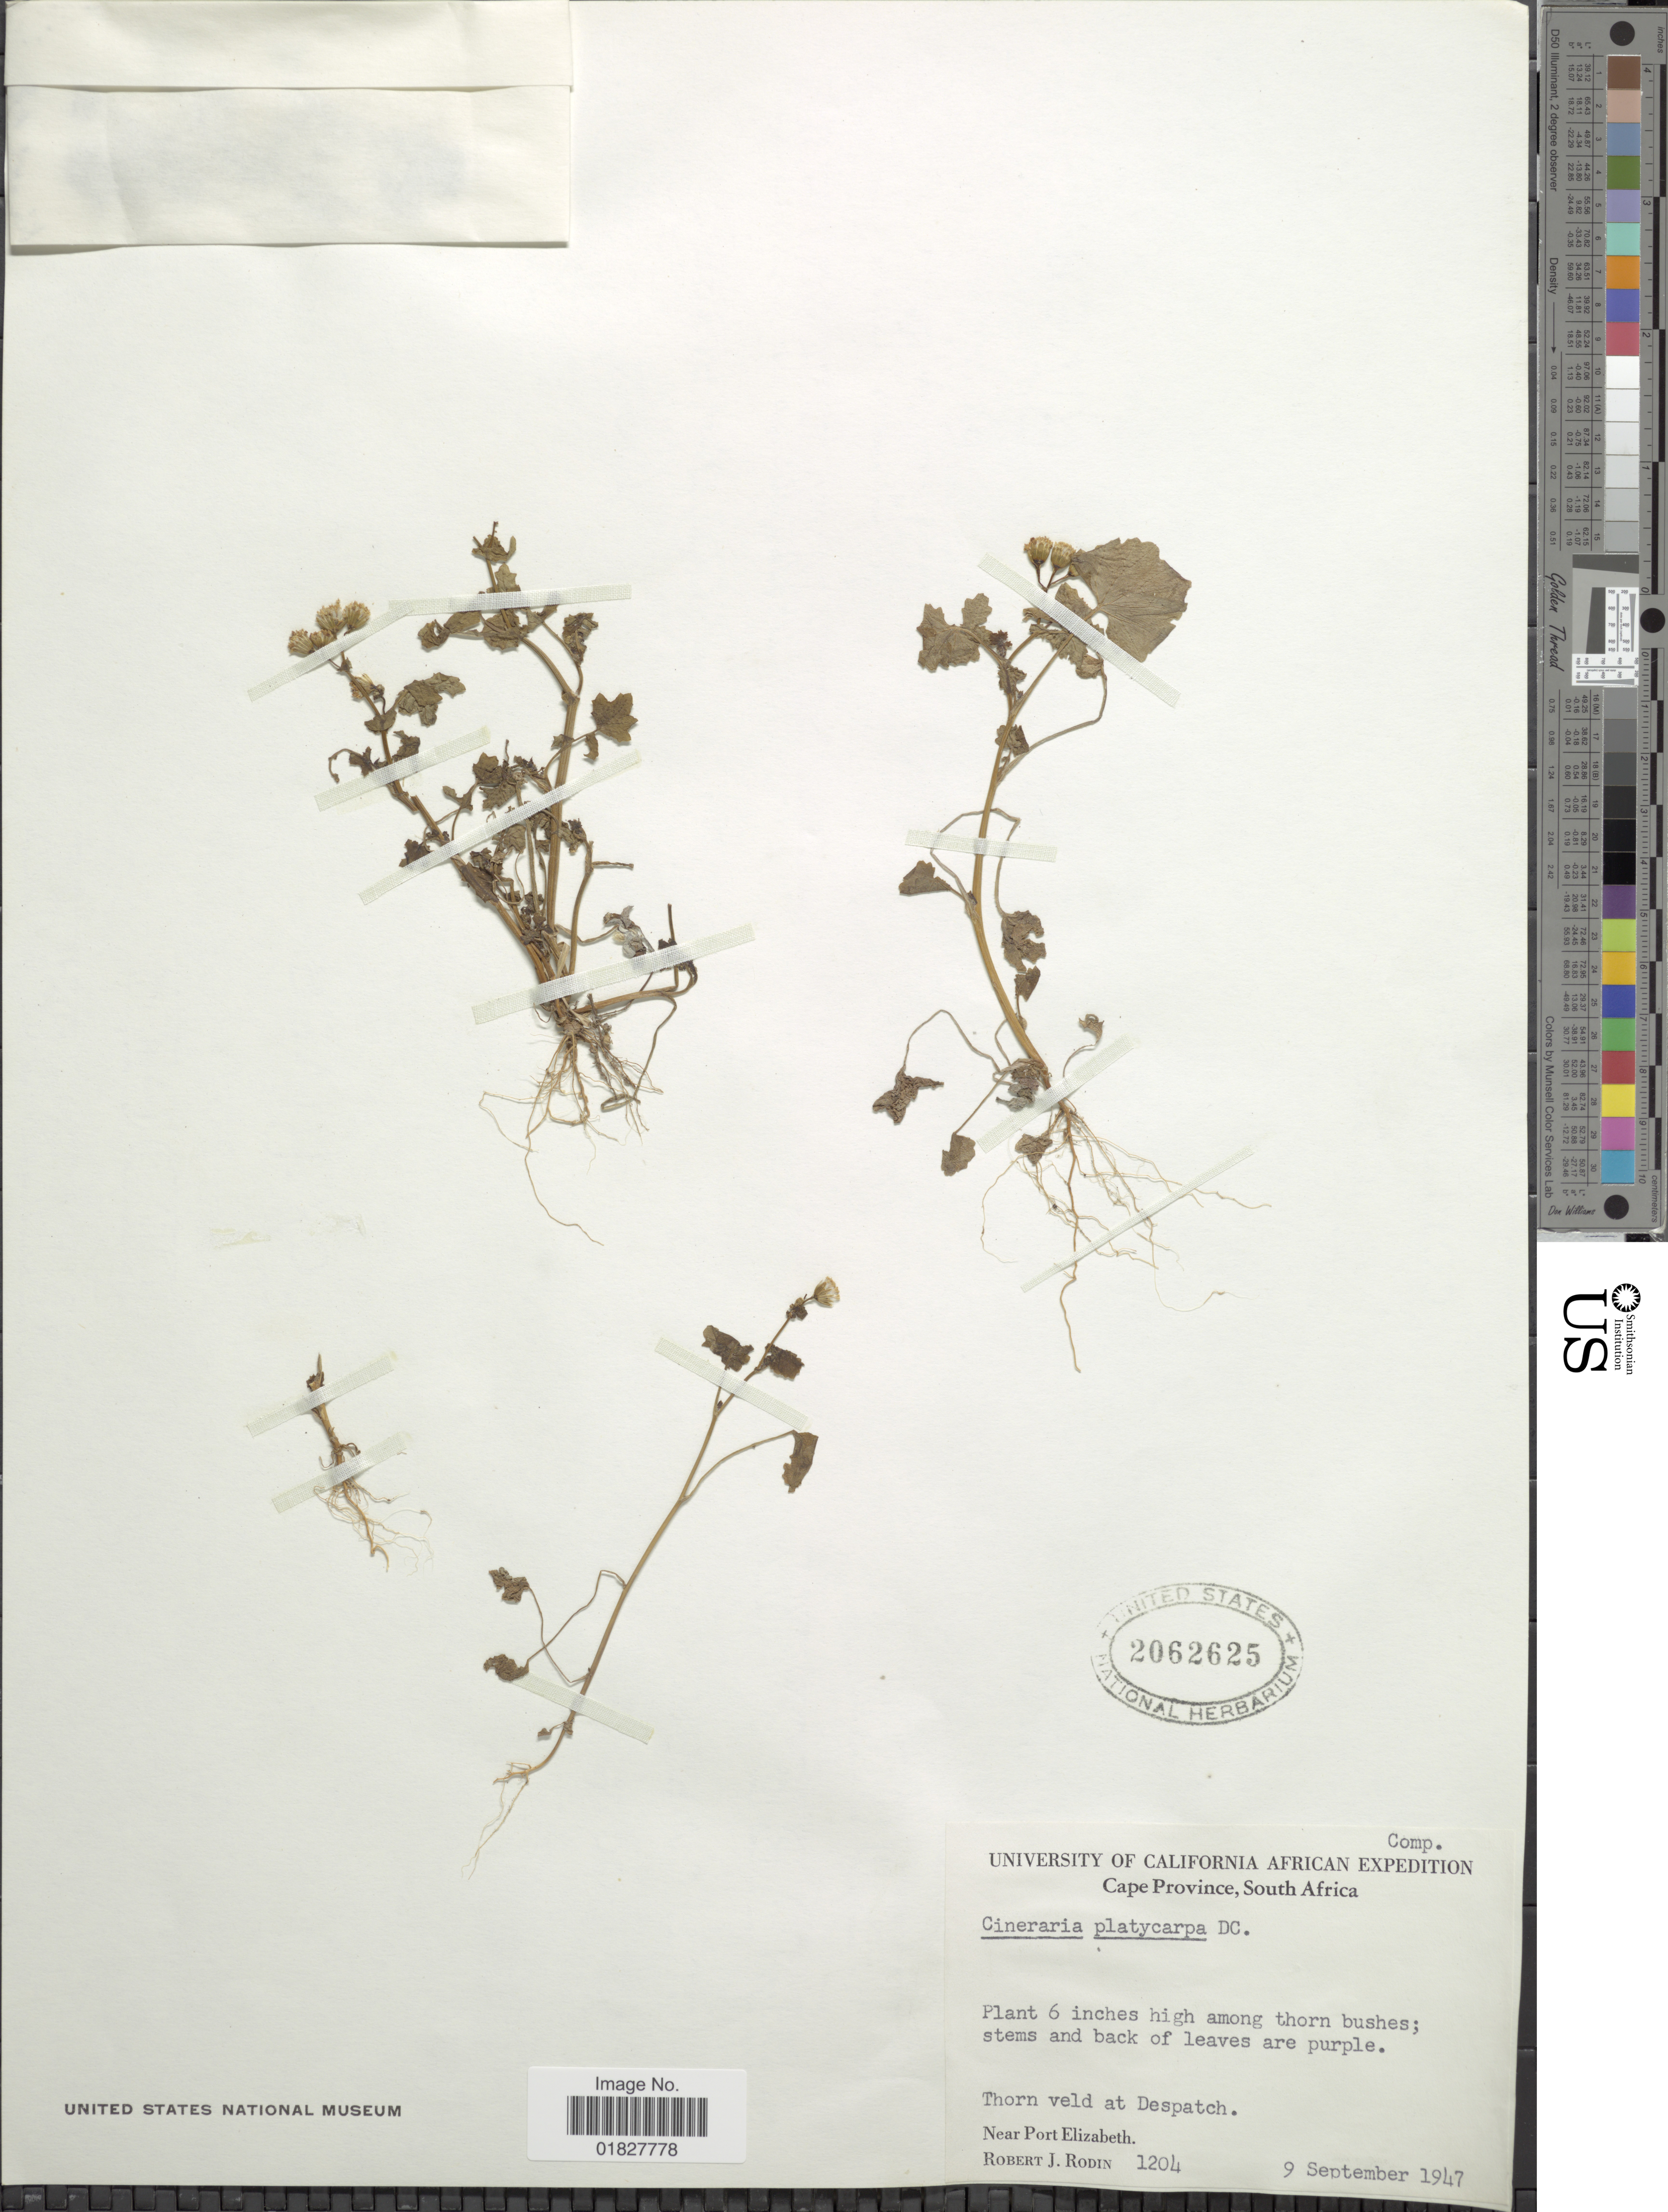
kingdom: Plantae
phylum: Tracheophyta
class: Magnoliopsida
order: Asterales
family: Asteraceae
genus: Cineraria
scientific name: Cineraria platycarpa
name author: DC.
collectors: R. J. Rodin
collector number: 1204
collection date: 1947-09-09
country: South Africa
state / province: Eastern Cape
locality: Near Port Elizabeth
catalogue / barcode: US 2062625